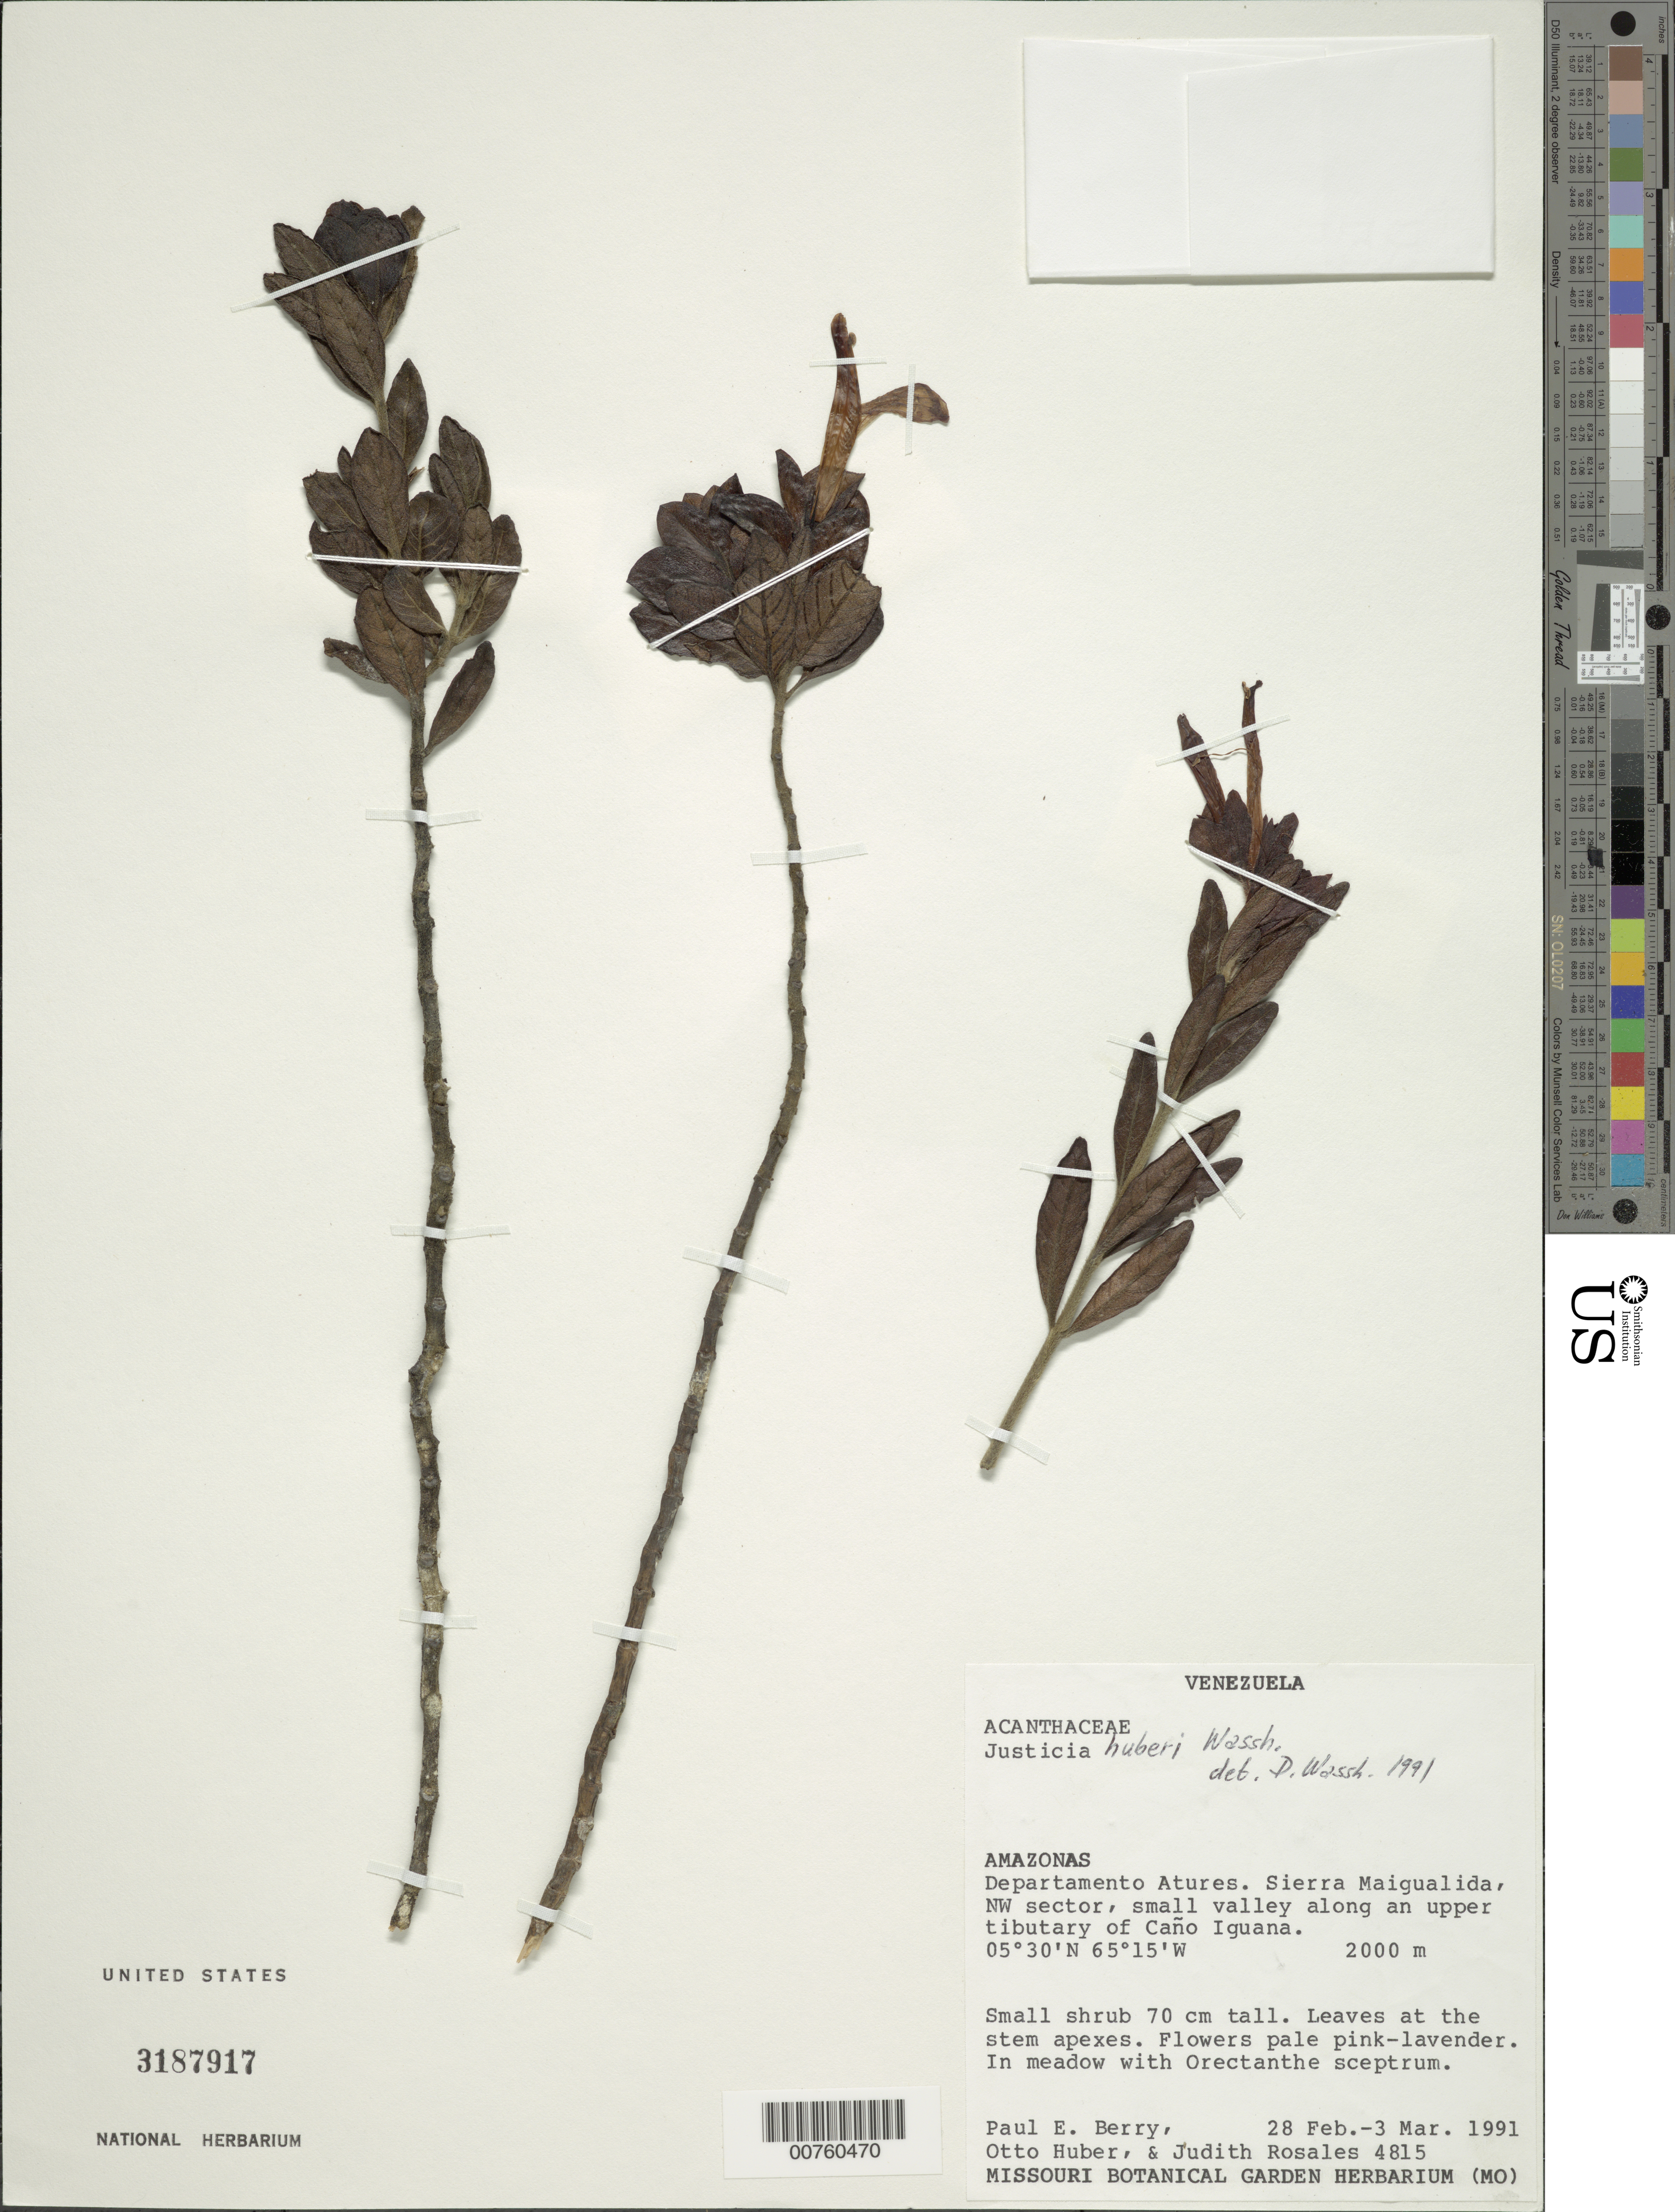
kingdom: Plantae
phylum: Tracheophyta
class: Magnoliopsida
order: Lamiales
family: Acanthaceae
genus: Justicia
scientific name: Justicia huberi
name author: Wassh.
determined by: Wasshausen, Dieter C., (BOT), Smithsonian Institution - National Museum of Natural History (UNITED STATES)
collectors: P. E. Berry, O. Huber & J. Rosales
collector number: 4815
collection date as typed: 28-Feb-91 to 3-Mar-91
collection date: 1991-02-28/1991-03-03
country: Venezuela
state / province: Amazonas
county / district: Atures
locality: Sierra Maigualida, NW sector, upper tributary of Caño Iguana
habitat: Small valley along tributary; in meadows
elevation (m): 2000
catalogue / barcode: US 3187917